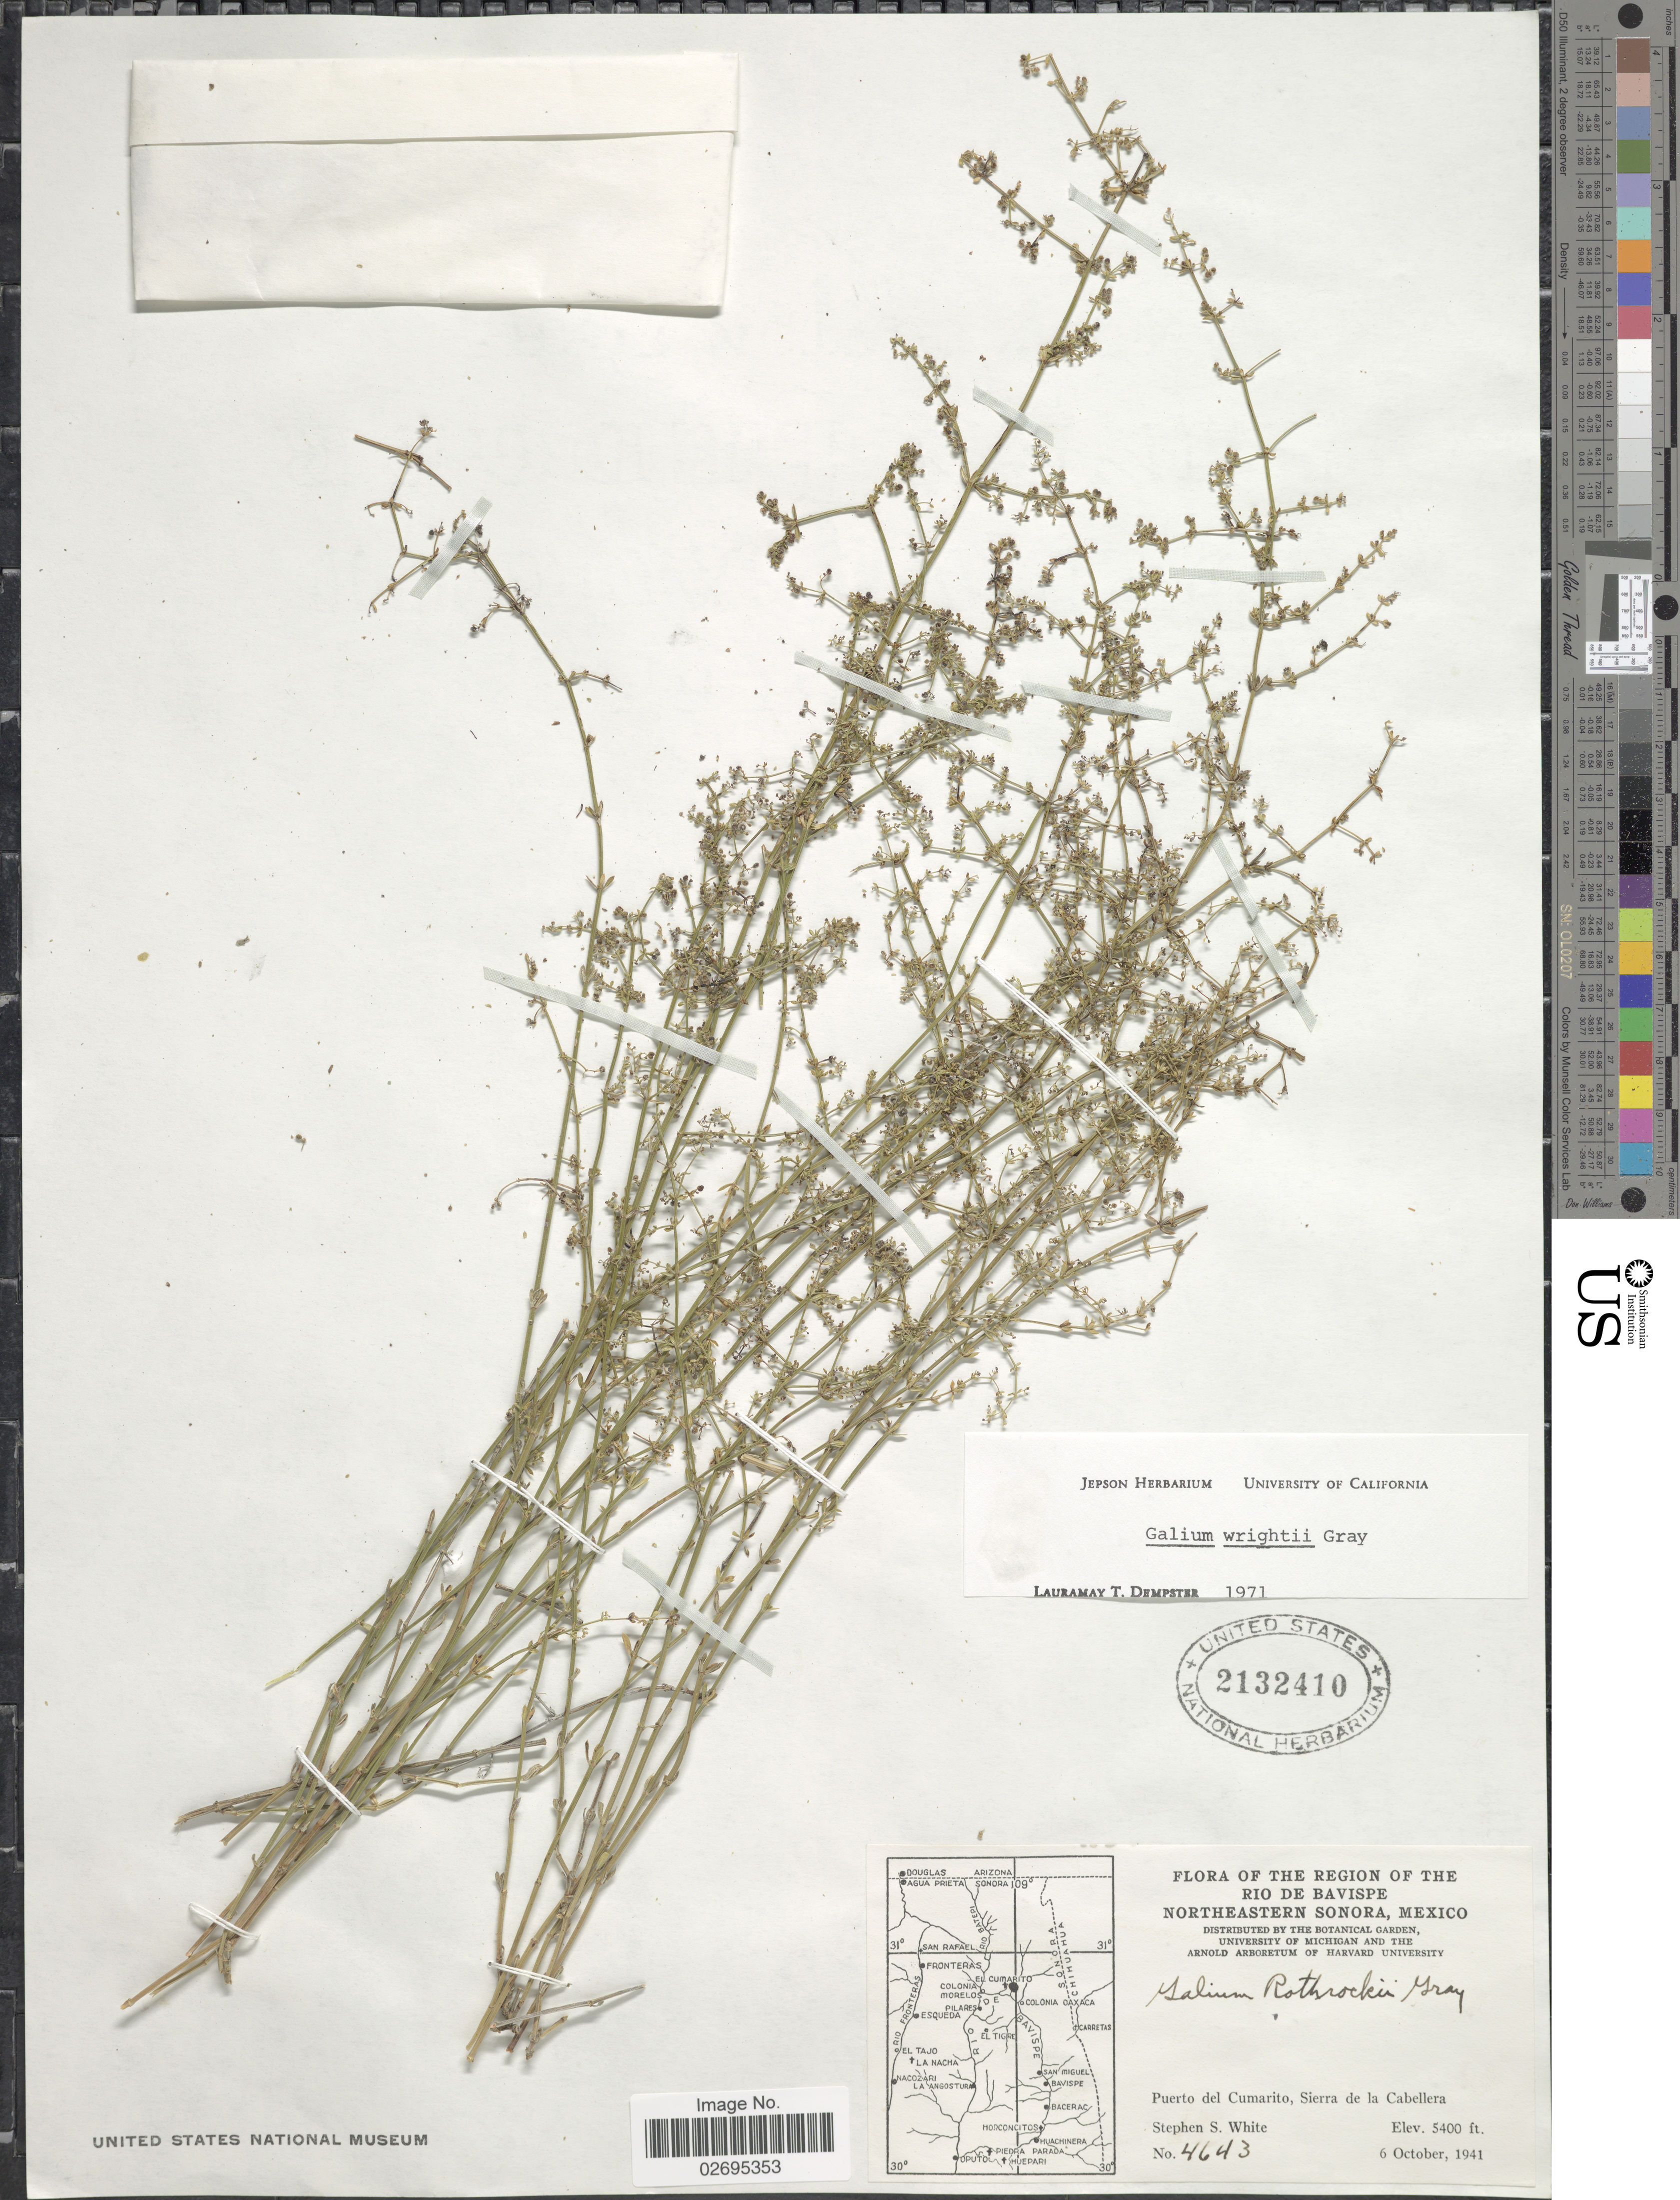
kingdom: Plantae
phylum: Tracheophyta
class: Magnoliopsida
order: Gentianales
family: Rubiaceae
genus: Galium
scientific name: Galium wrightii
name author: A. Gray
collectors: S. S. White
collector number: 4643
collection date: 1941-10-06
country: Mexico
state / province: Sonora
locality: The Region of the Northeastern Sonora, Puerto del Cumarito, Sierra de la Cabellera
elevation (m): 1646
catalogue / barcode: US 2132410